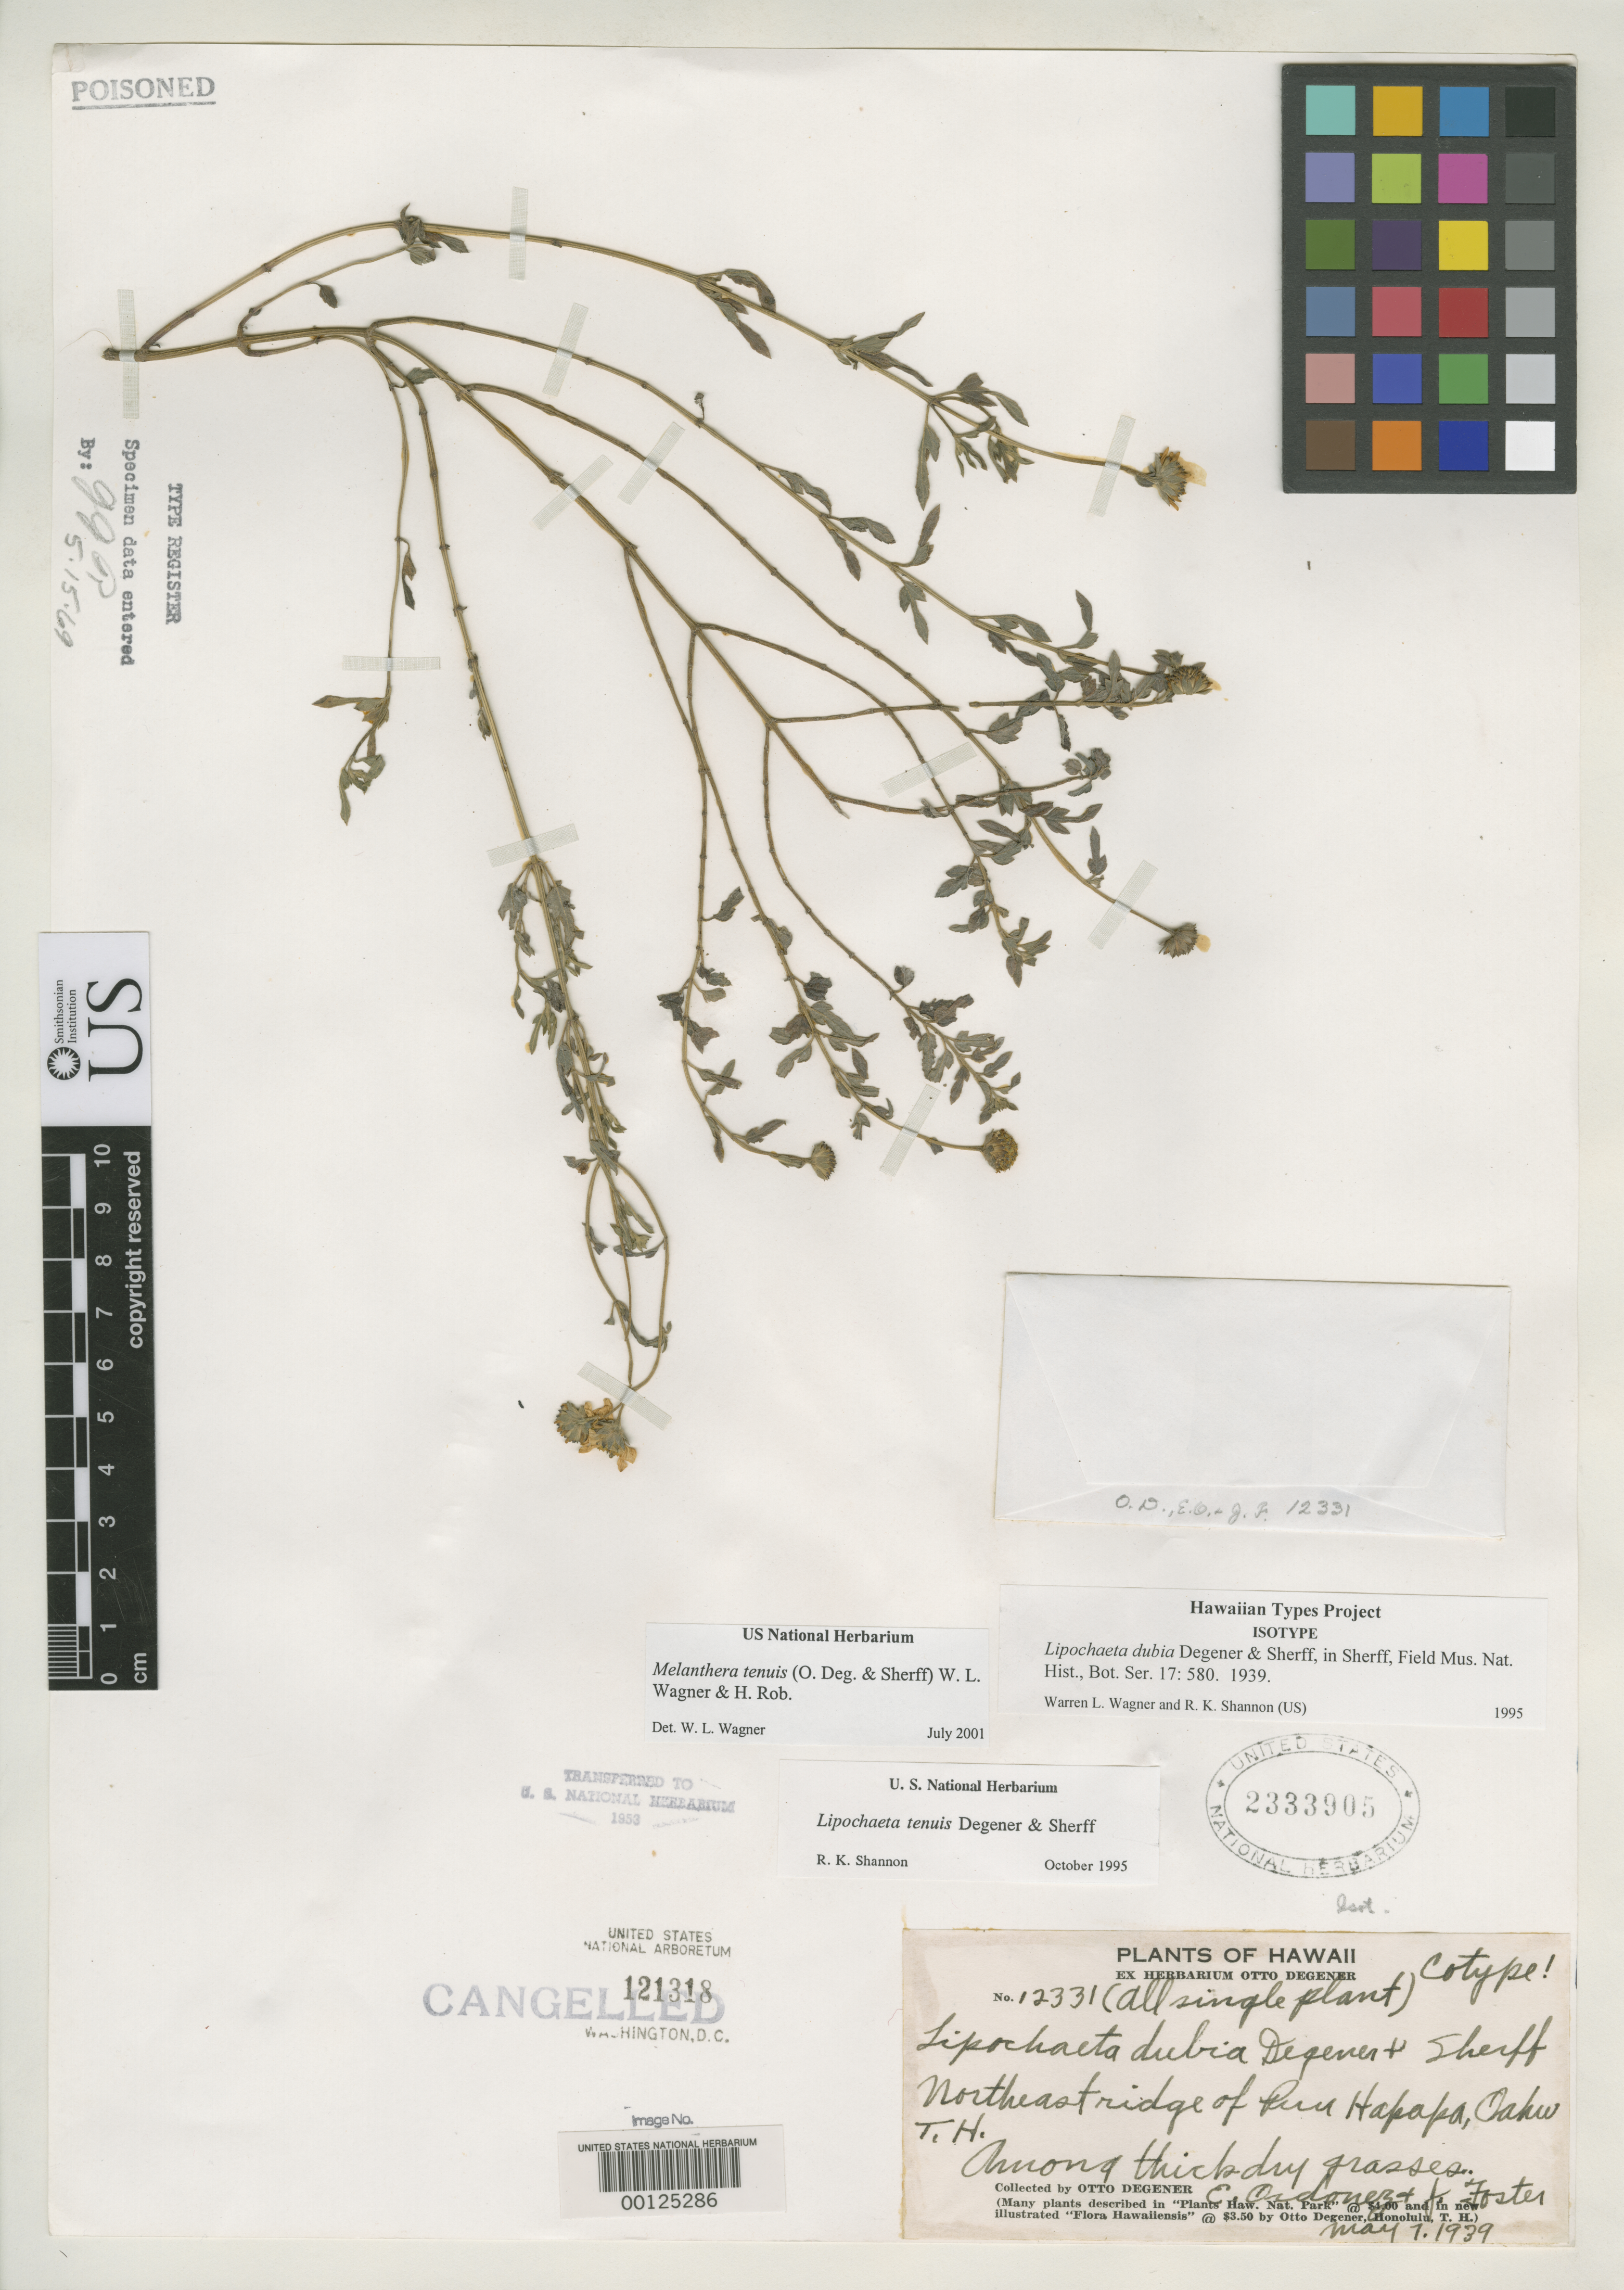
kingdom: Plantae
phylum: Tracheophyta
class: Magnoliopsida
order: Asterales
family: Asteraceae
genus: Lipochaeta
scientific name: Lipochaeta dubia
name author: O. Deg. & Sherff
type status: Isotype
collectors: O. Degener, E. Ordonez & J. Foster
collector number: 12331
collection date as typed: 07 May 1939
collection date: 1939-05-07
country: United States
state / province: Hawaii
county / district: Honolulu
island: Oahu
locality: Puu Hapapa.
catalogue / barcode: US 2333905